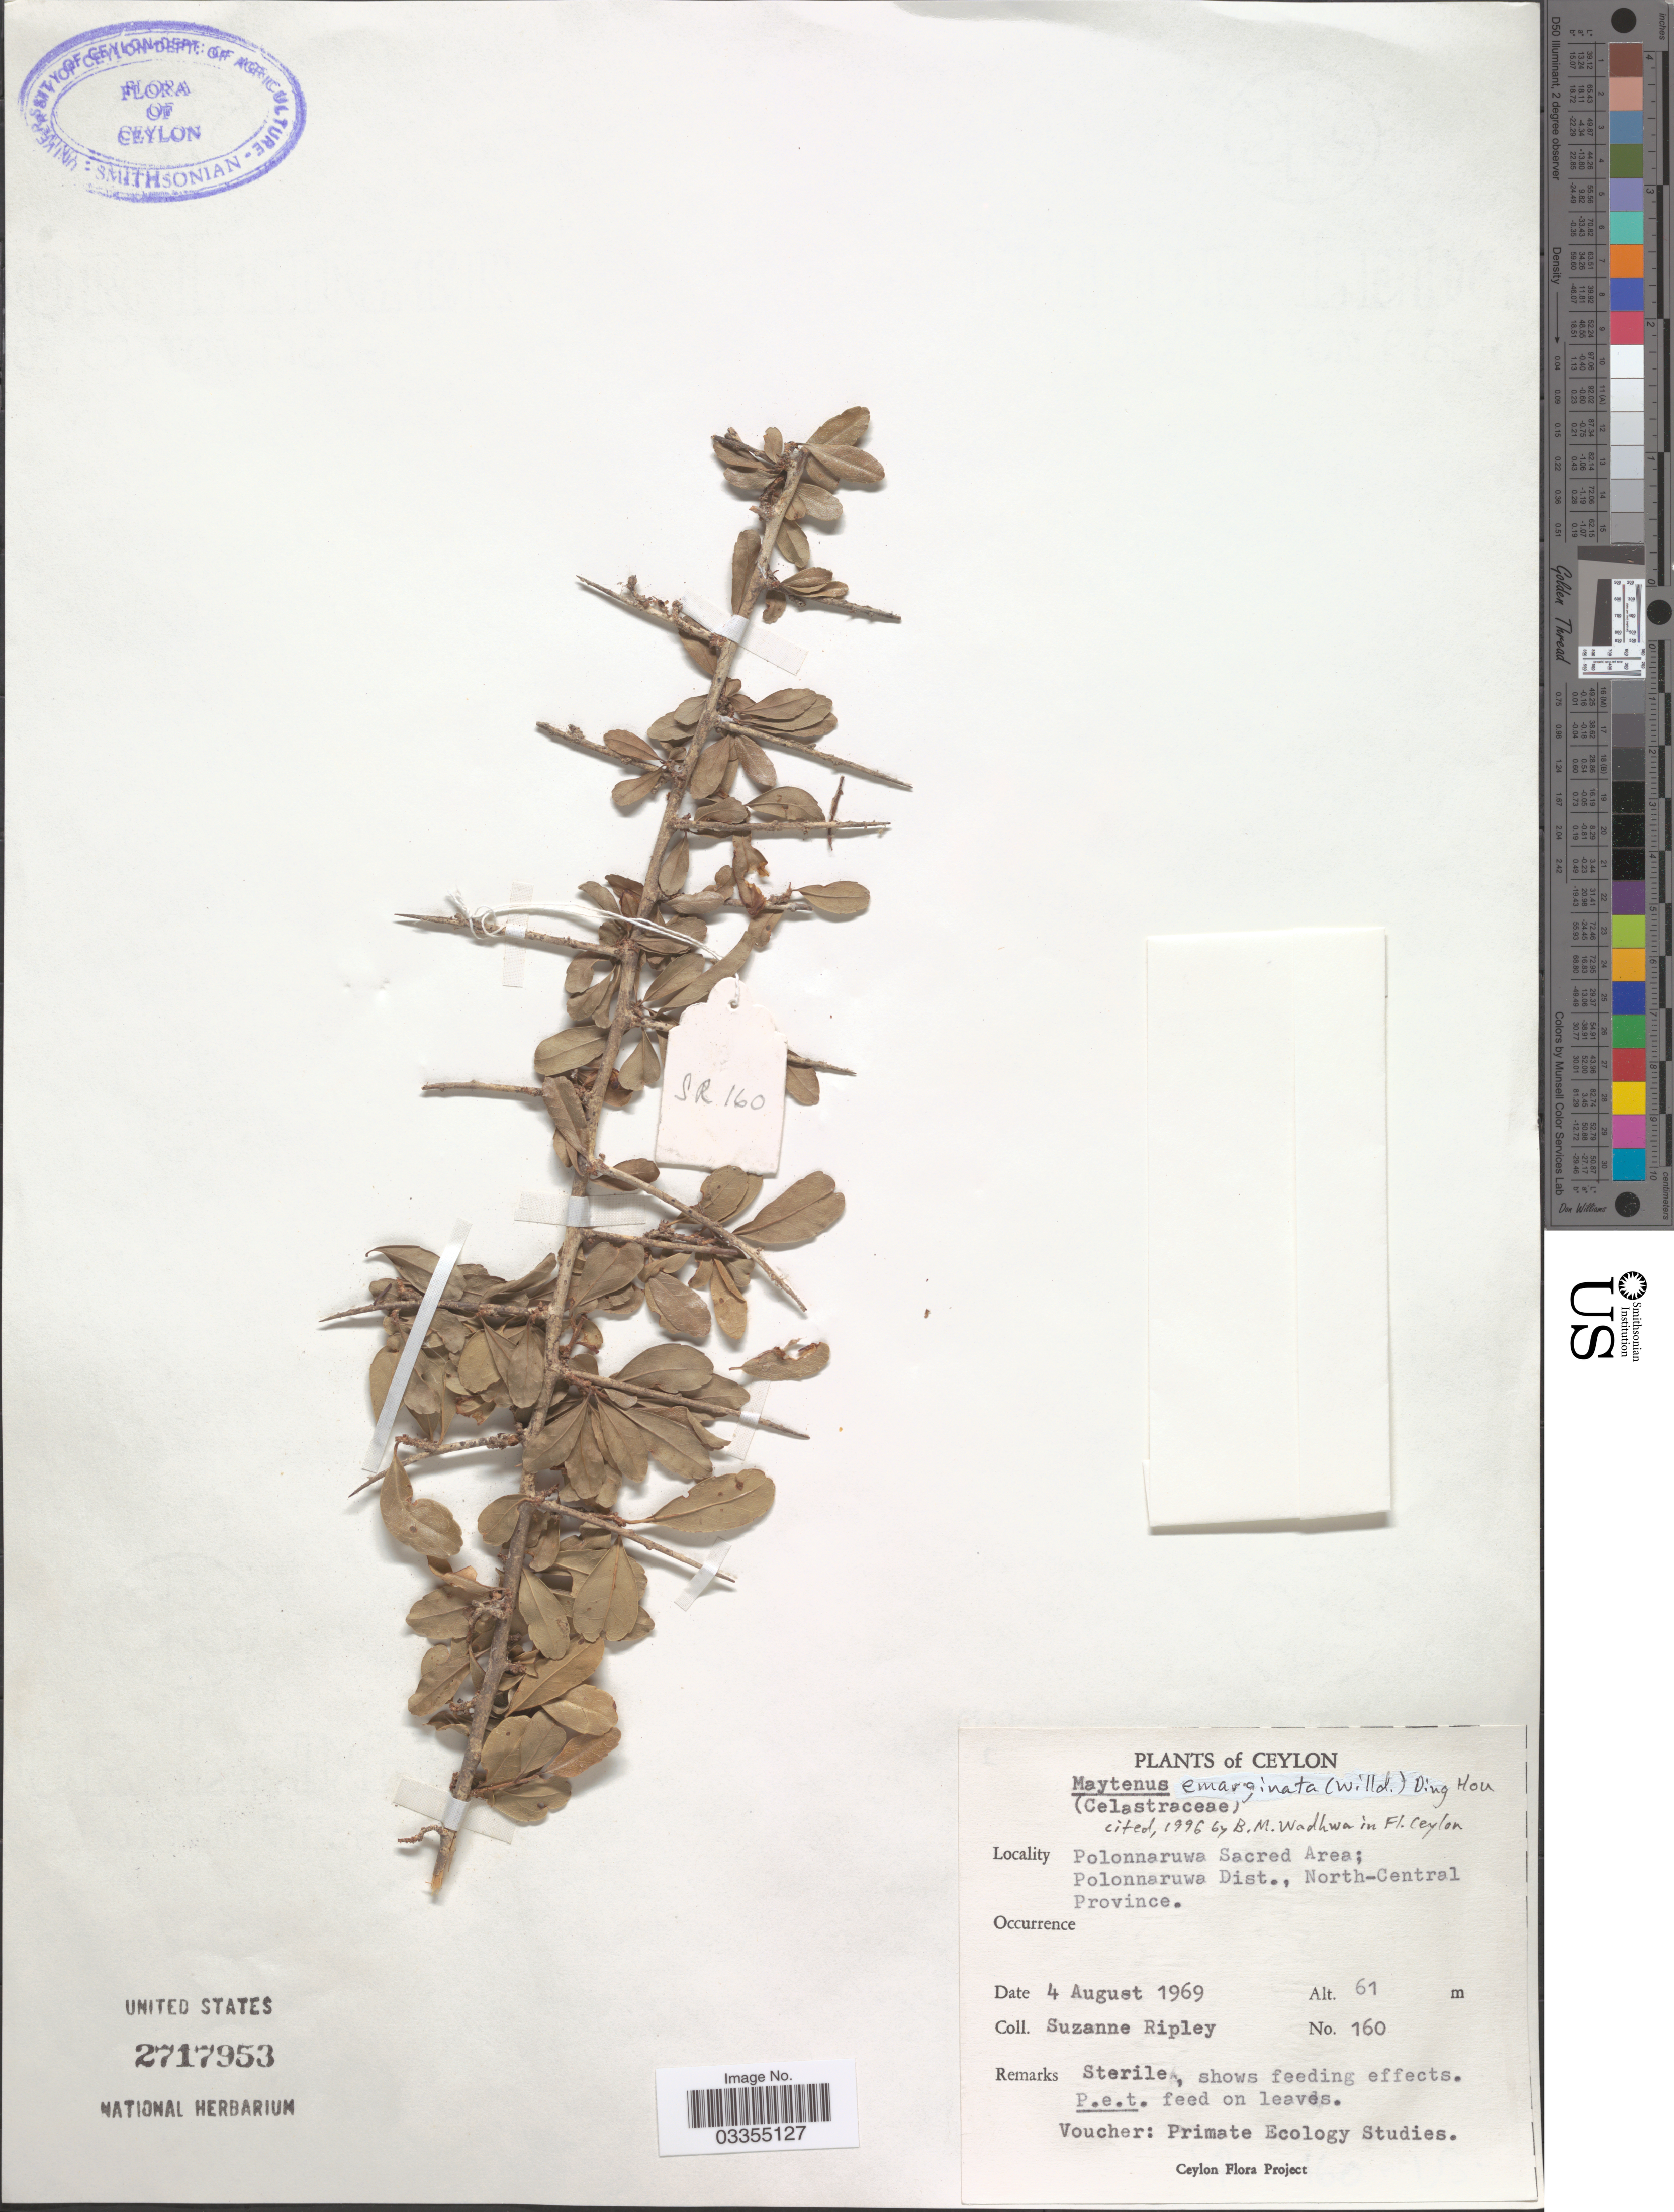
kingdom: Plantae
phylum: Tracheophyta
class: Magnoliopsida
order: Celastrales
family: Celastraceae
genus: Gymnosporia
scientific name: Gymnosporia emarginata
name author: (Willd.) Thwaites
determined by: Strong, Mark T., (BOT), Smithsonian Institution - National Museum of Natural History (UNITED STATES)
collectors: S. Ripley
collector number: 160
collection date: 1969-08-04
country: Sri Lanka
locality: Ceylon. Polonnaruwa Sacred Area; Polonnaruwa Dist., North-Central Province.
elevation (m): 61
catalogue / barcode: US 2717953